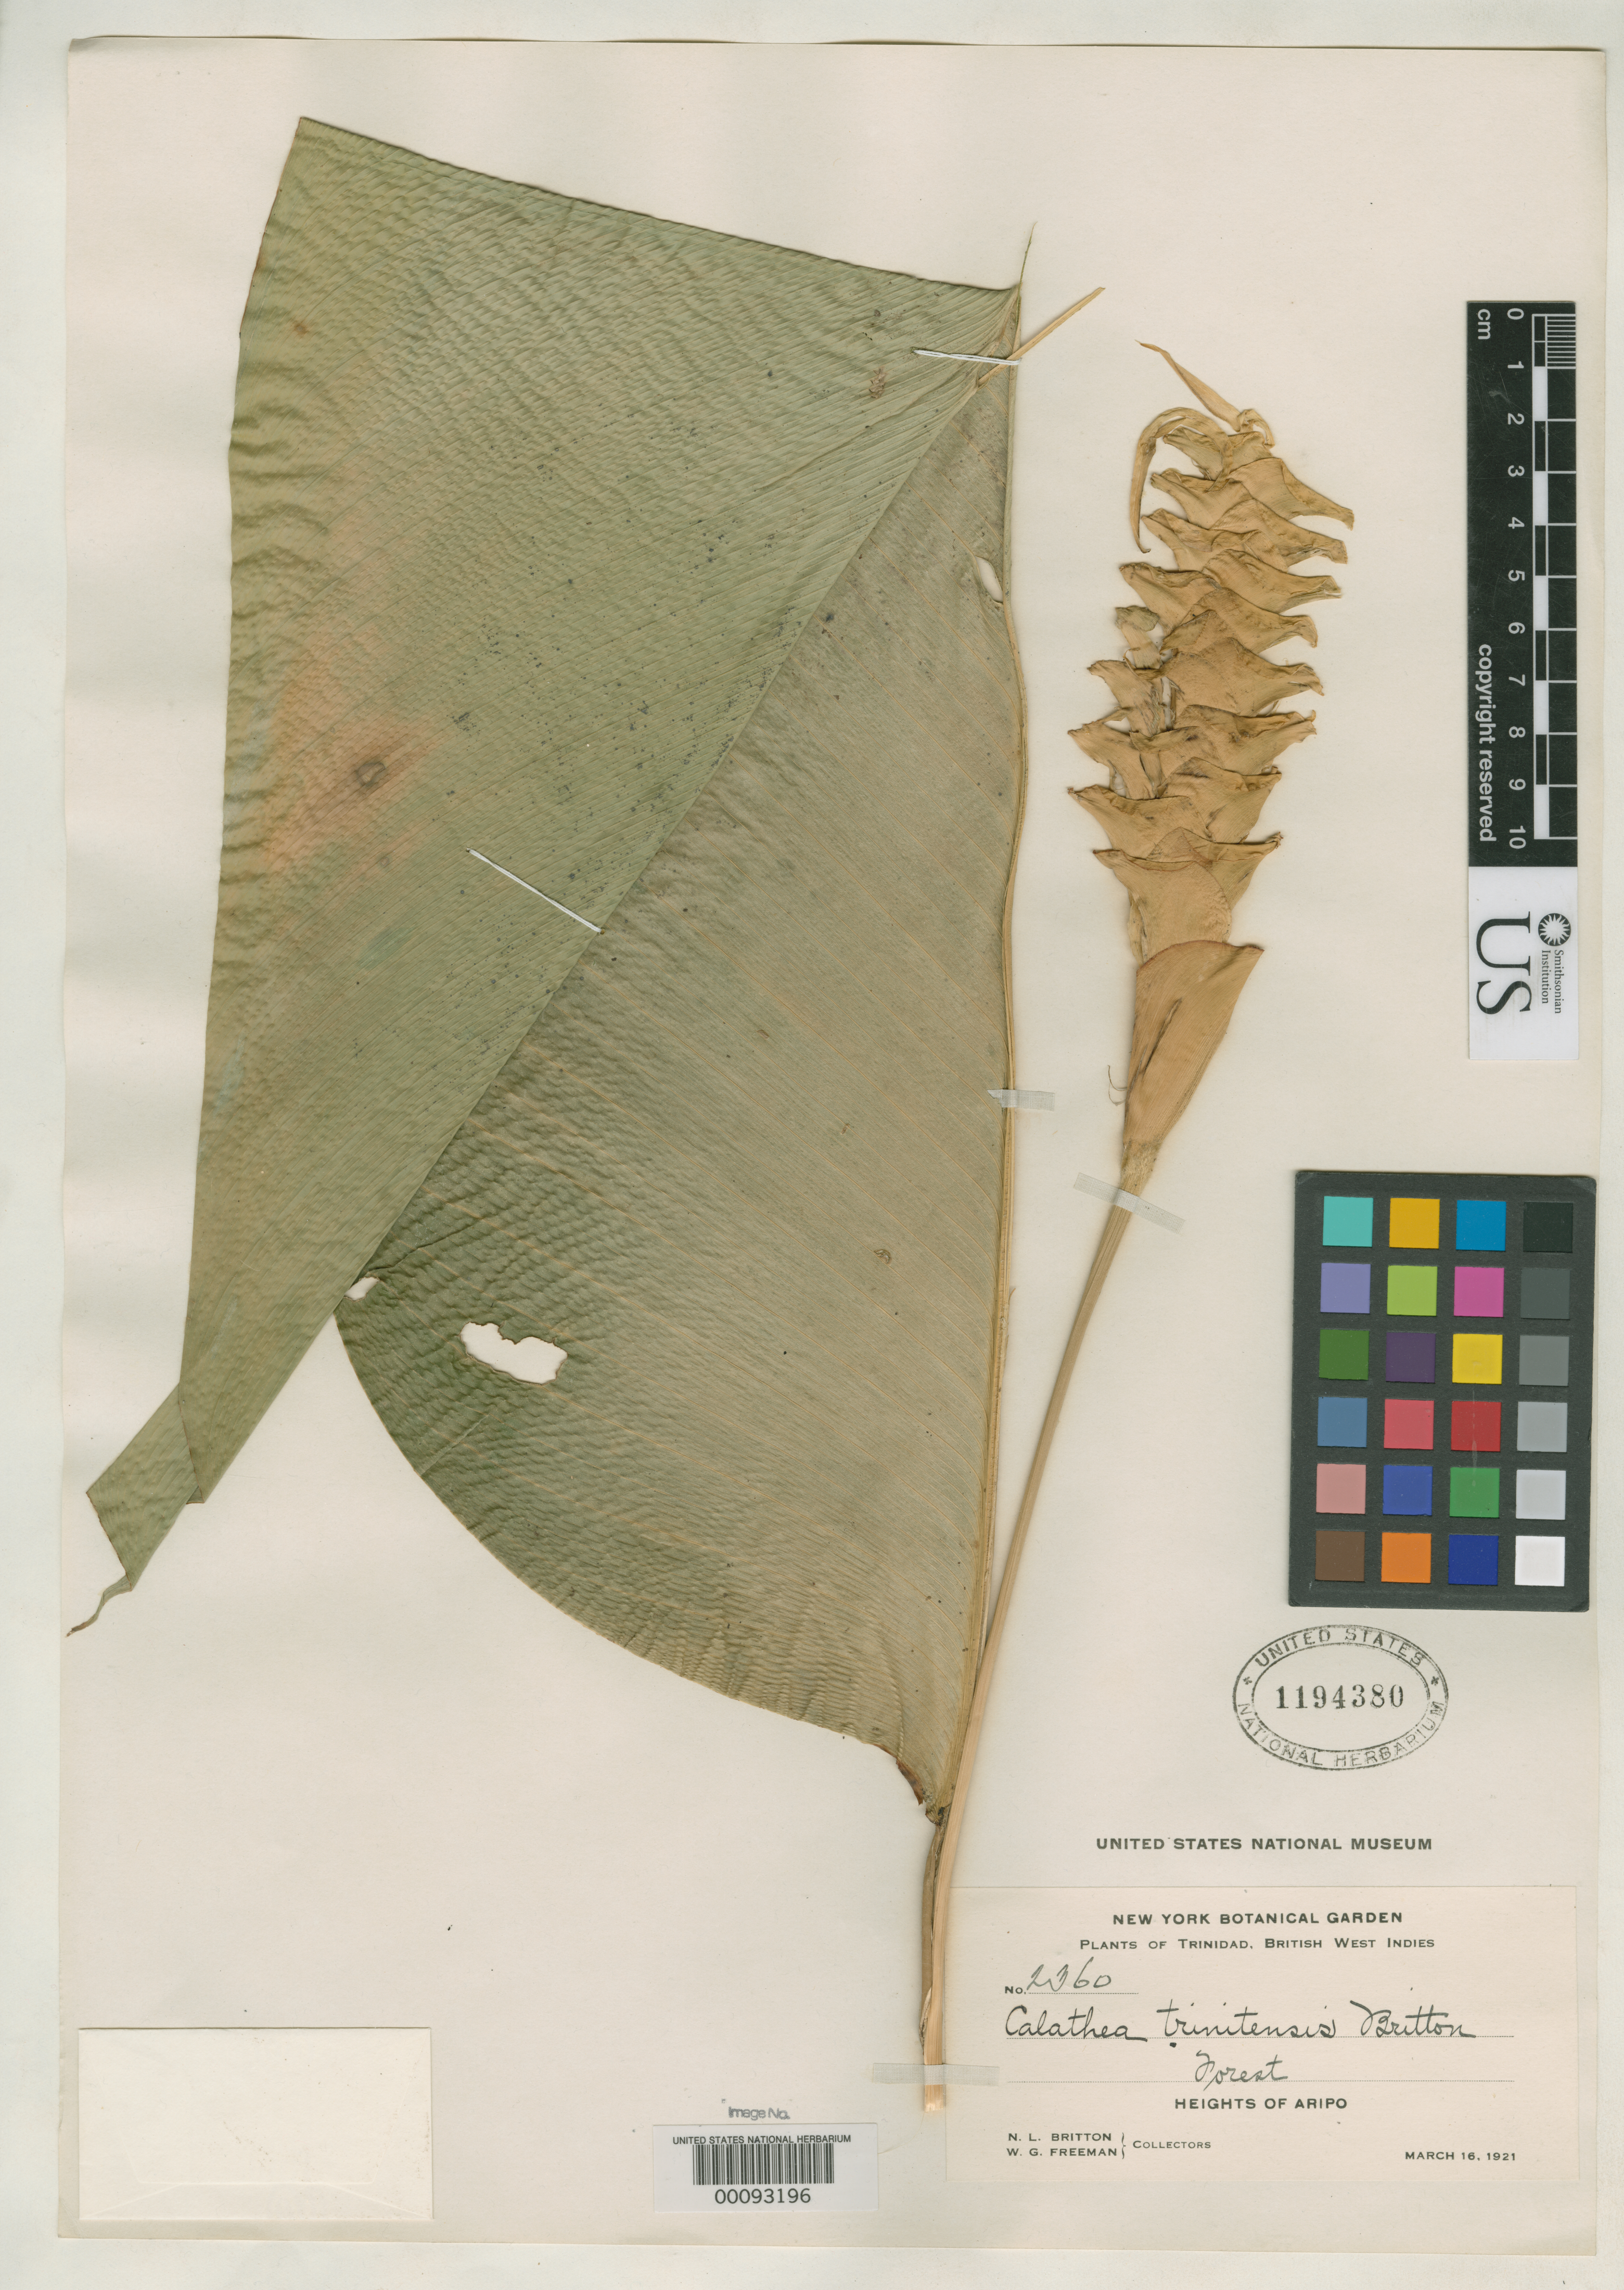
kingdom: Plantae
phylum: Tracheophyta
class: Liliopsida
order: Zingiberales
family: Marantaceae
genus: Calathea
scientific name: Calathea trinitensis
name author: Britton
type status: Isotype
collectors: N. Britton & W. Freeman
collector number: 2360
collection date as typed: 16 Mar 1921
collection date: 1921-03-16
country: Trinidad and Tobago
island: Trinidad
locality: Aripo.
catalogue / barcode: US 1194380